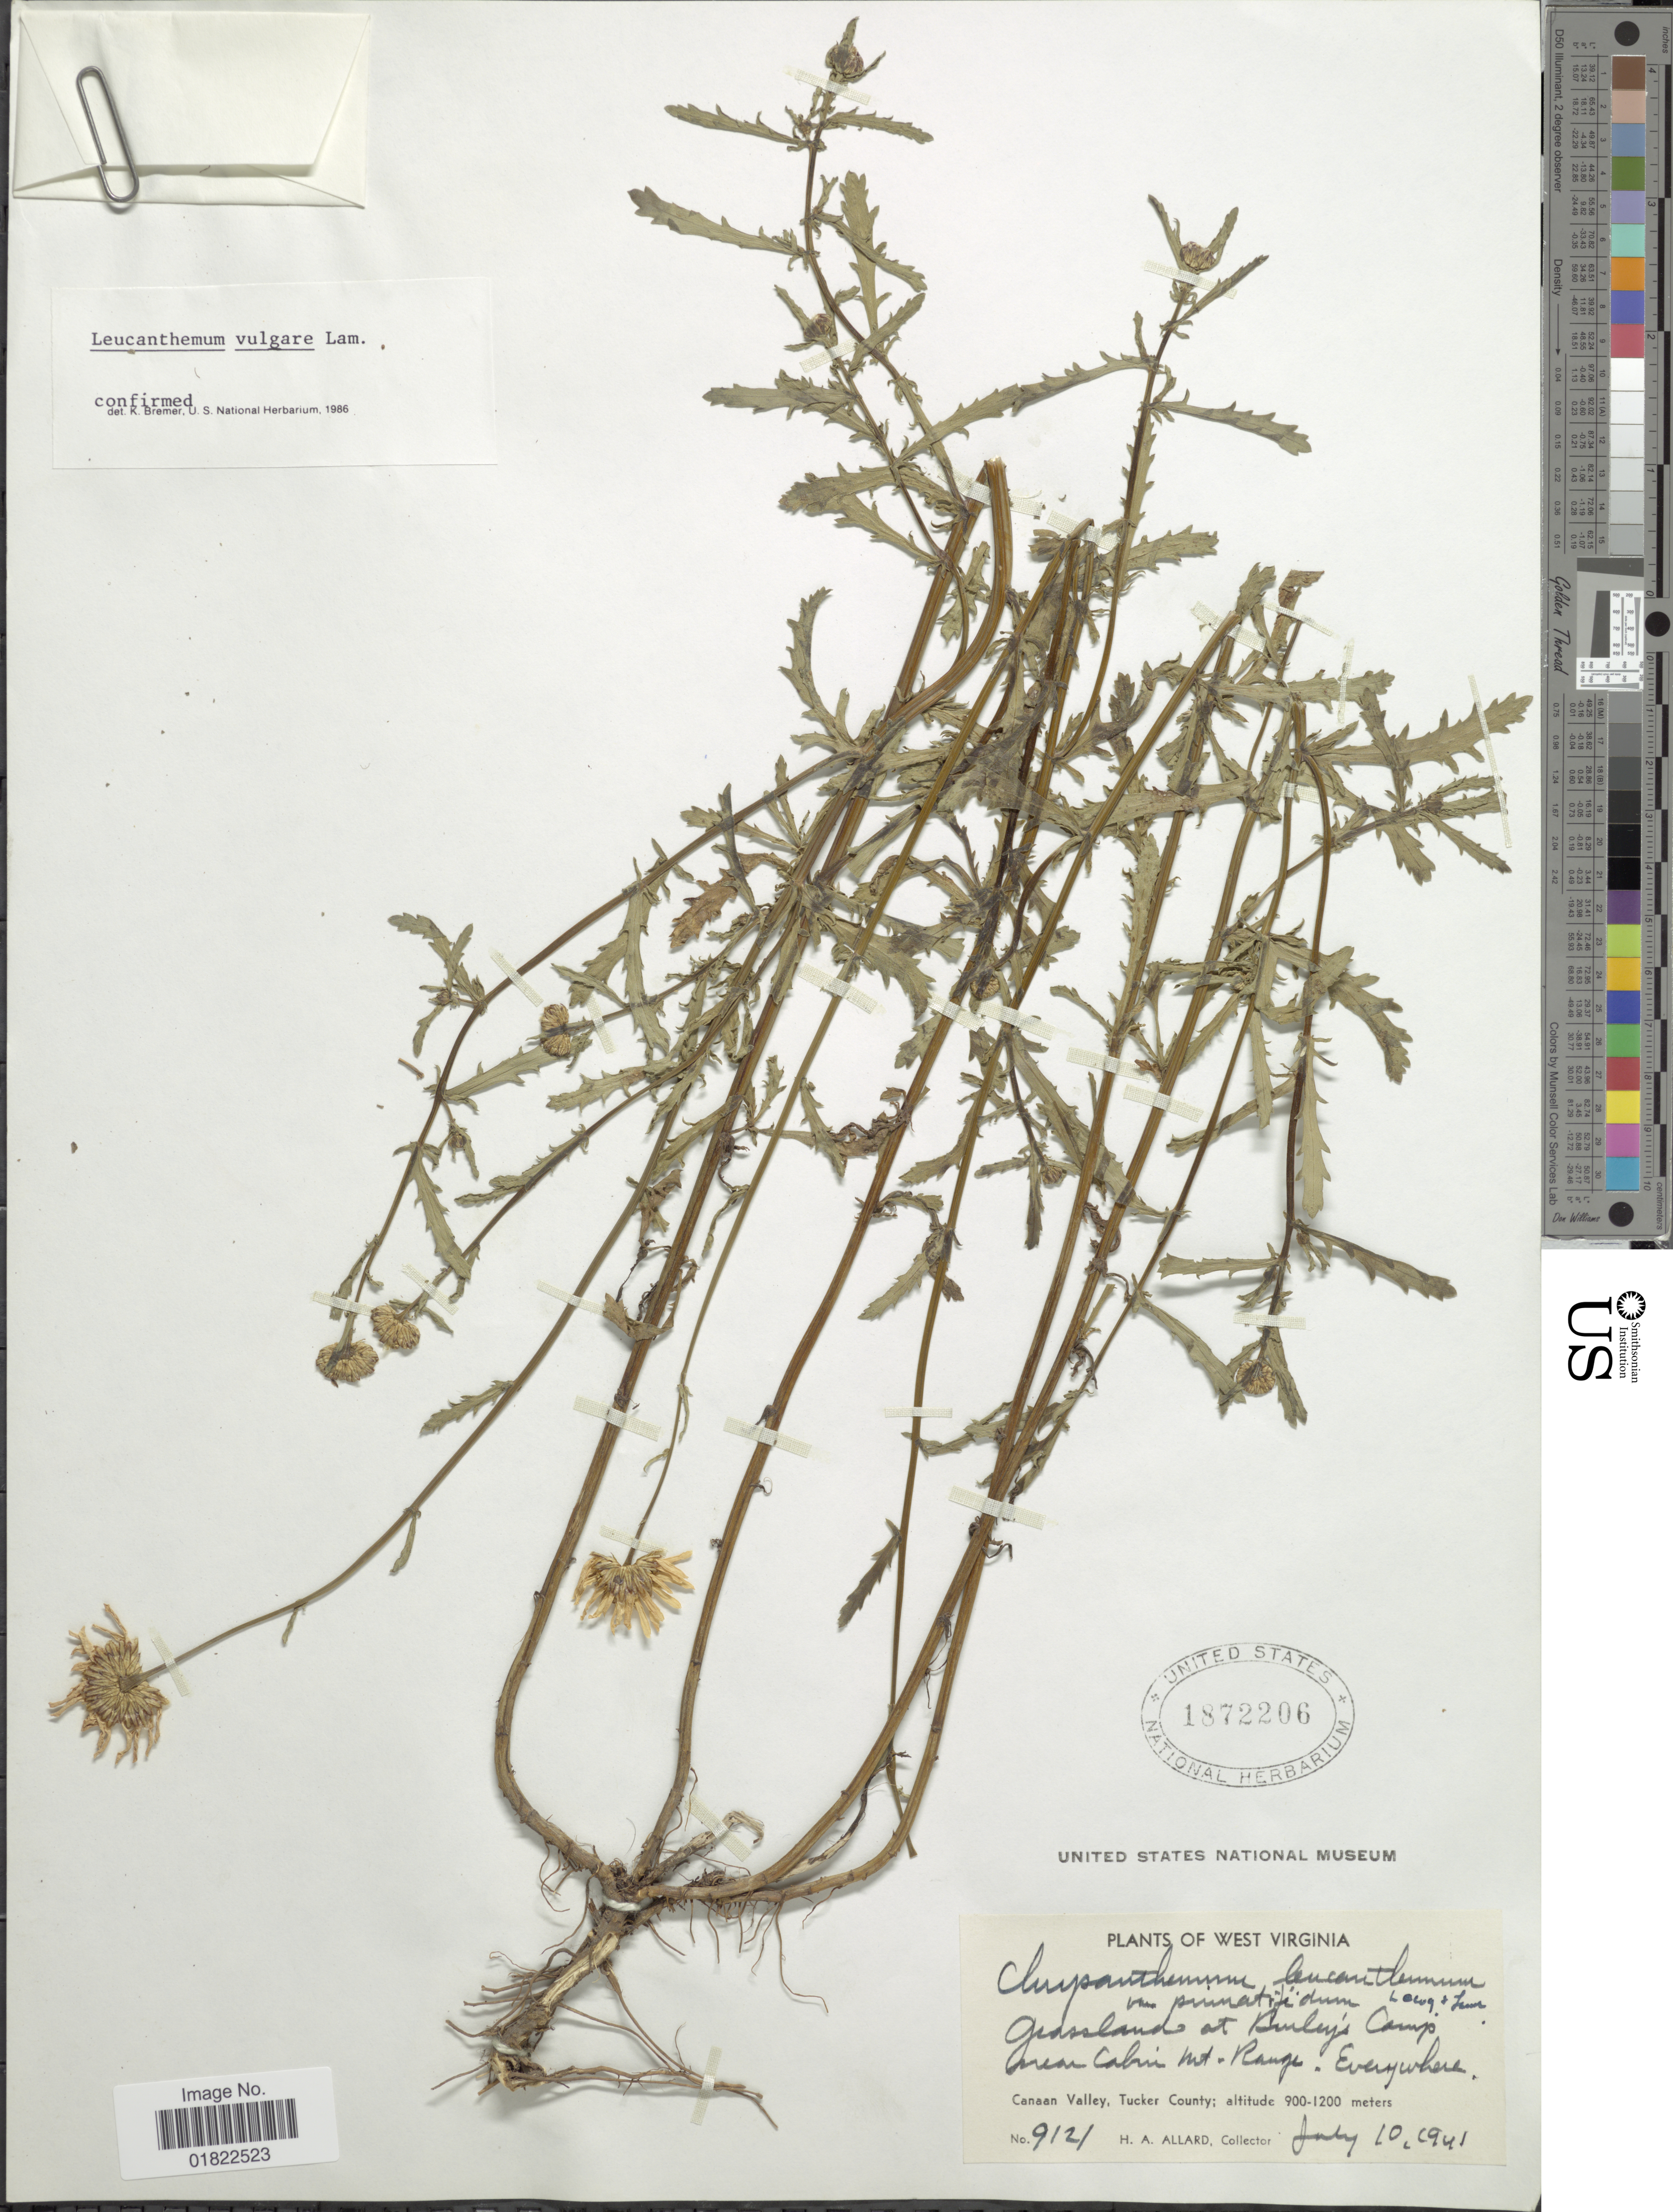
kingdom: Plantae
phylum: Tracheophyta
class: Magnoliopsida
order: Asterales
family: Asteraceae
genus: Leucanthemum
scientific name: Leucanthemum vulgare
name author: Lam.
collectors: H. A. Allard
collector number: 9121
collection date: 1941-07-10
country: United States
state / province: West Virginia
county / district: Tucker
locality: Grassland at Burley's Camp near Cabin Mt Range - Everywhere, Canaan Valley, Tucker County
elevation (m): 900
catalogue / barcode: US 1872206